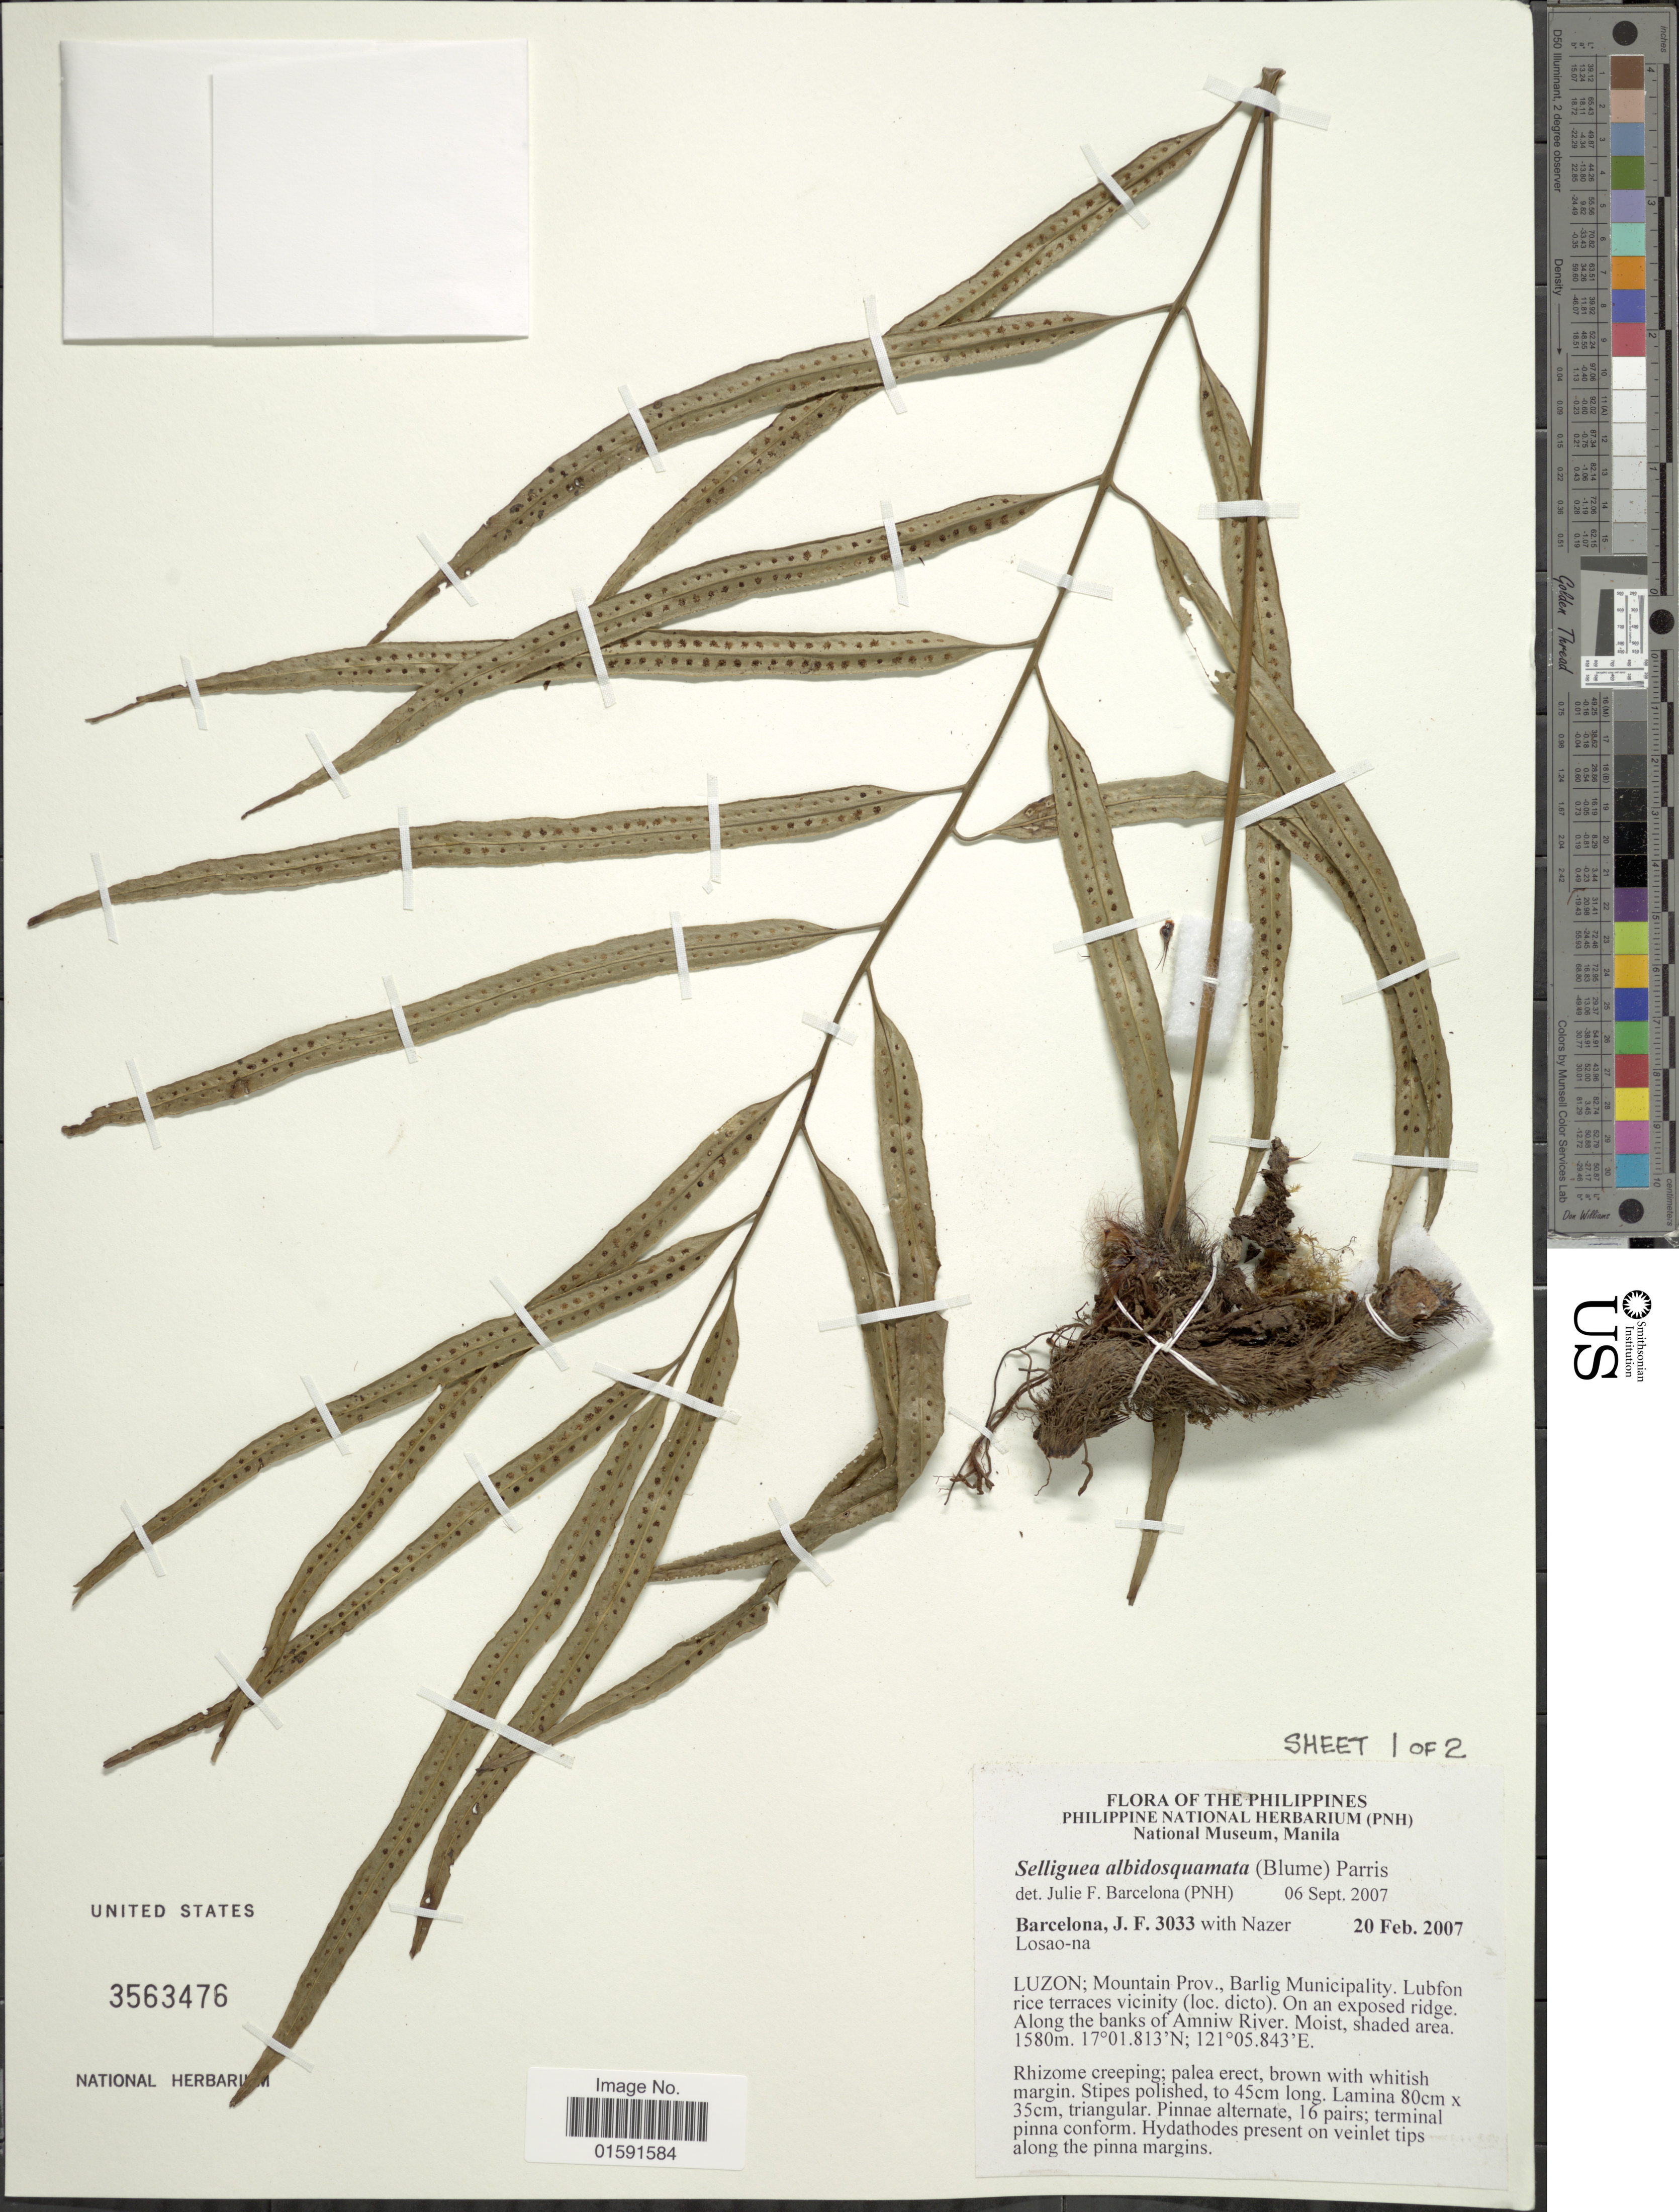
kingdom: Plantae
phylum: Tracheophyta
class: Polypodiopsida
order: Polypodiales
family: Polypodiaceae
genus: Selliguea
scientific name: Selliguea albidosquamata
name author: (Blume) Parris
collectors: J. F. Barcelona & N. Losao-na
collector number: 3033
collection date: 2007-02-20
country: Philippines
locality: Luzon; Mountauin Prov., Barlig Municiplaity. Lubfon rice terraces vicinity )loc. dicto). On an exposed ridge. Along the banks of Amniw River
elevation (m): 1580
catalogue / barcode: US 3563476